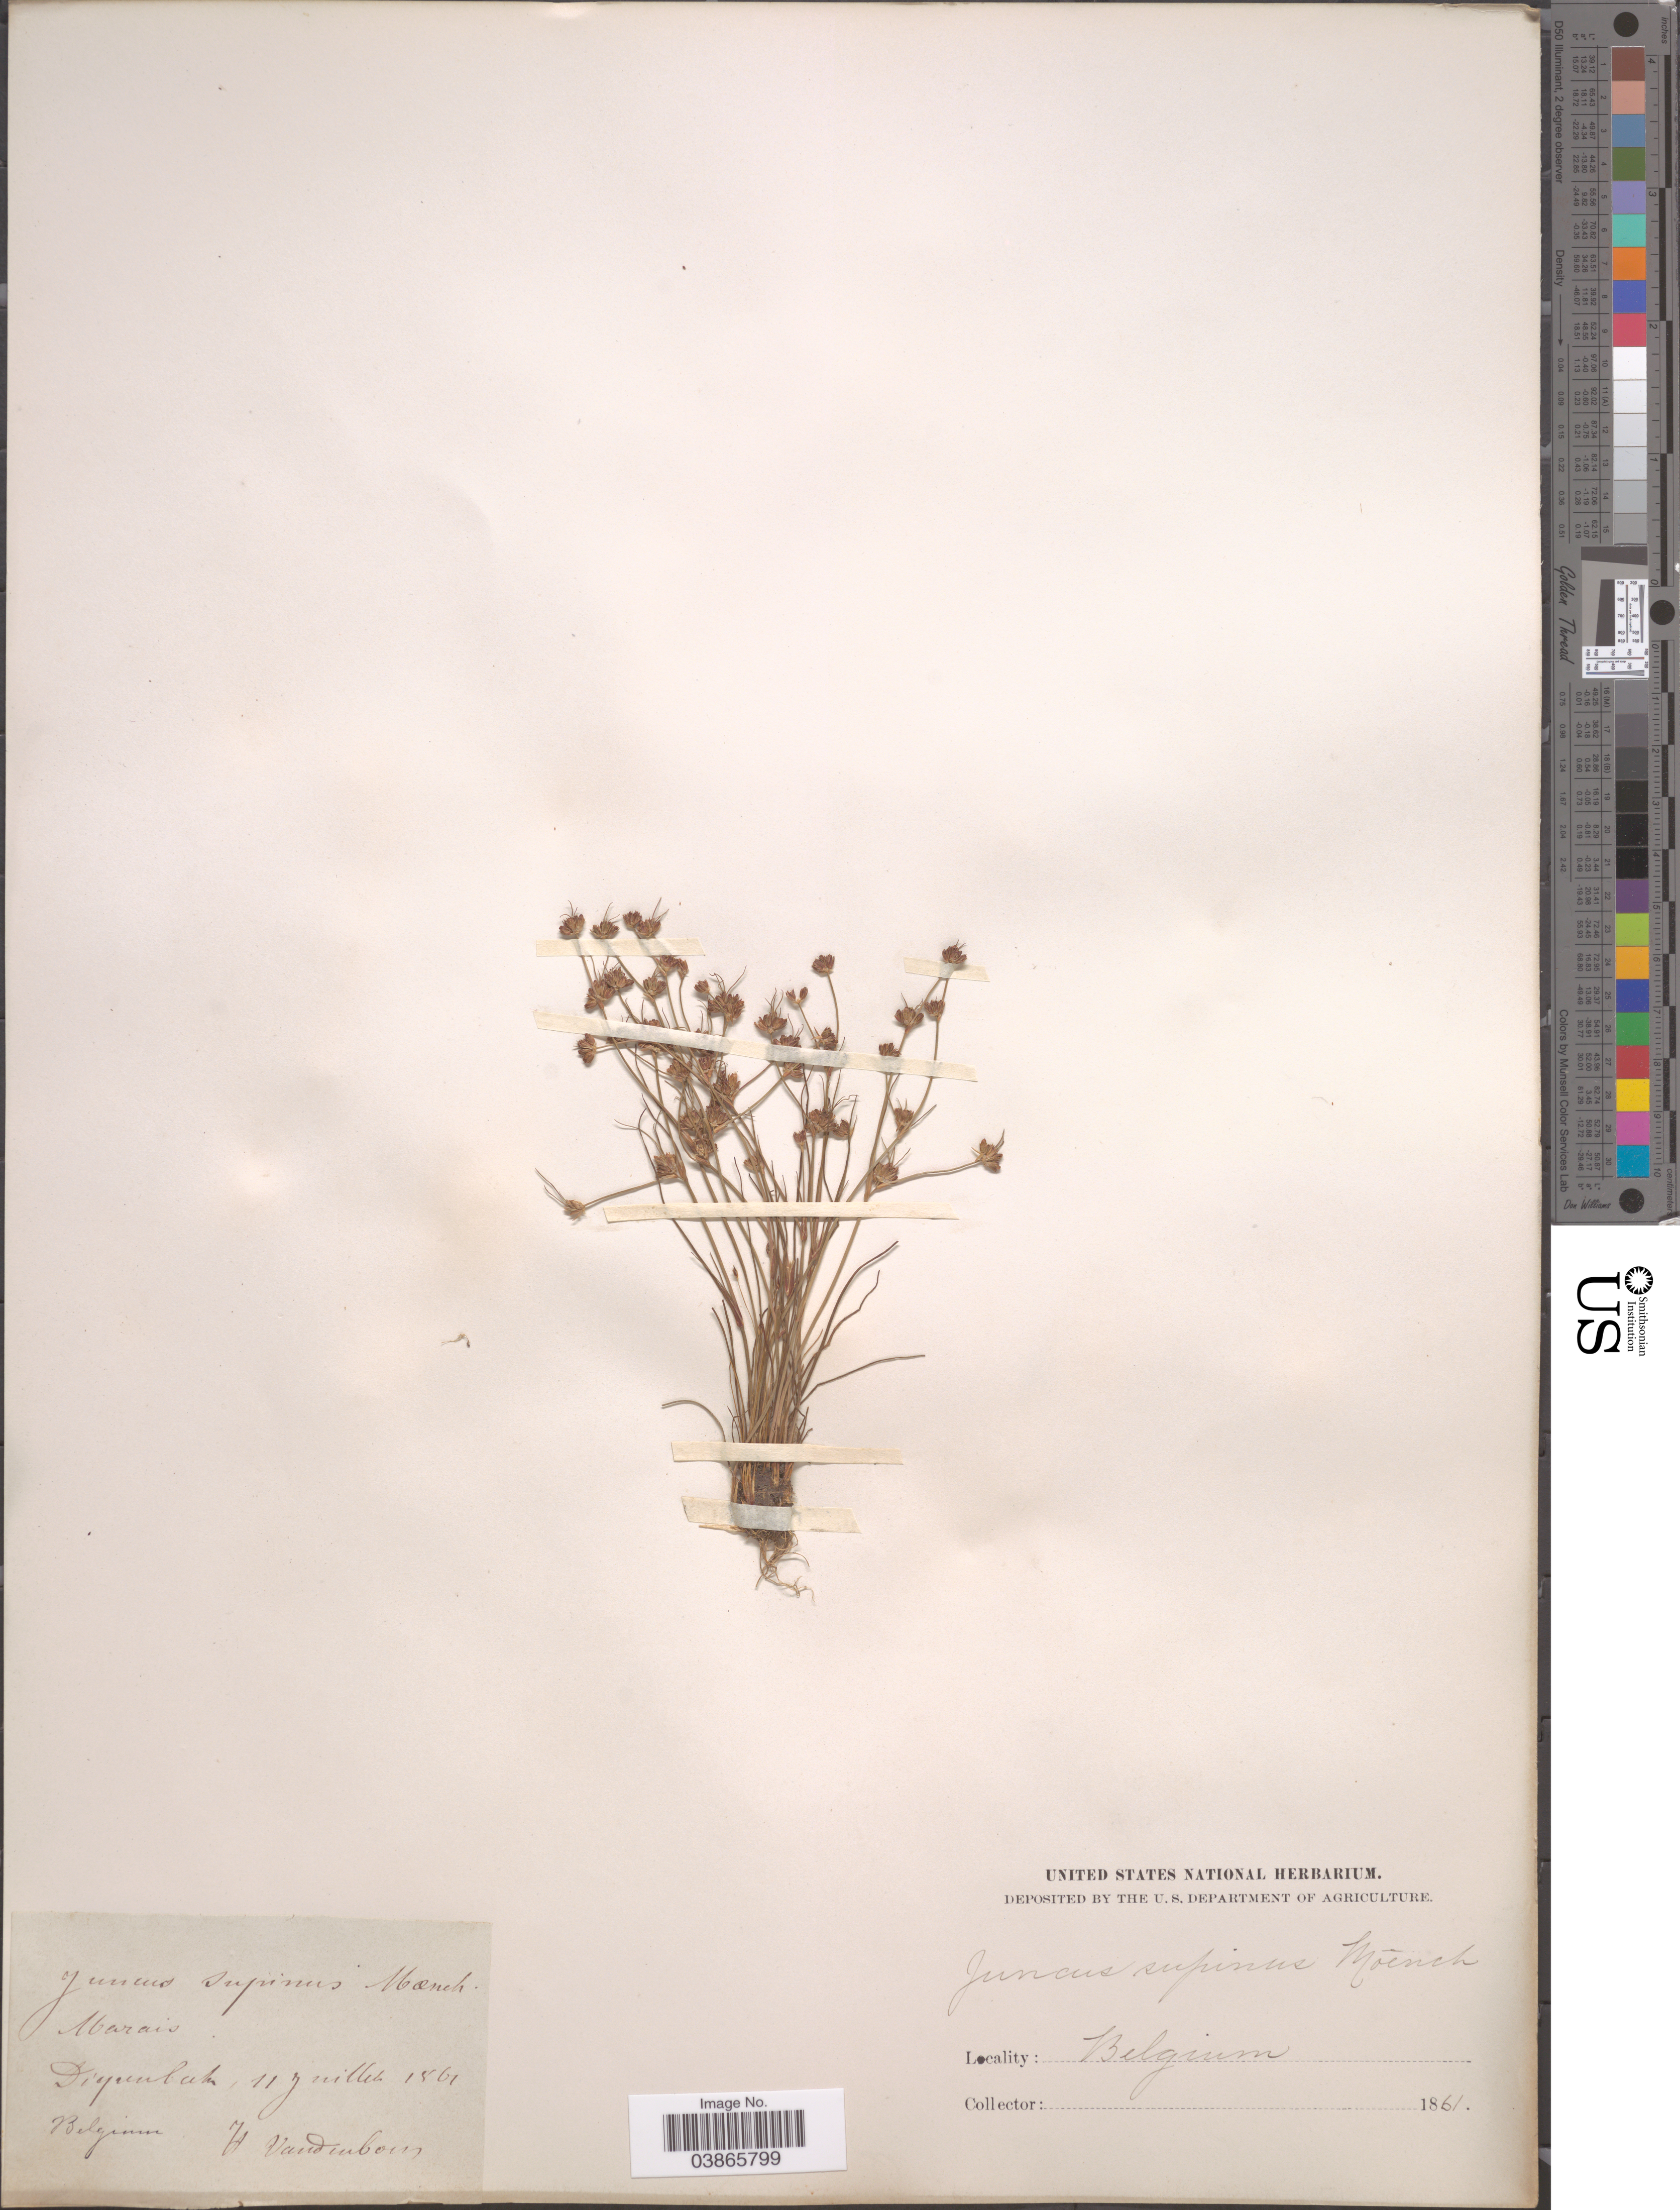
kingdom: Plantae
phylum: Tracheophyta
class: Liliopsida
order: Poales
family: Juncaceae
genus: Juncus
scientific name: Juncus supinus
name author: Moench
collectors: H. Vandenborn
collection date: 1861-07-11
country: Belgium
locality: Diqualak [interpreted].